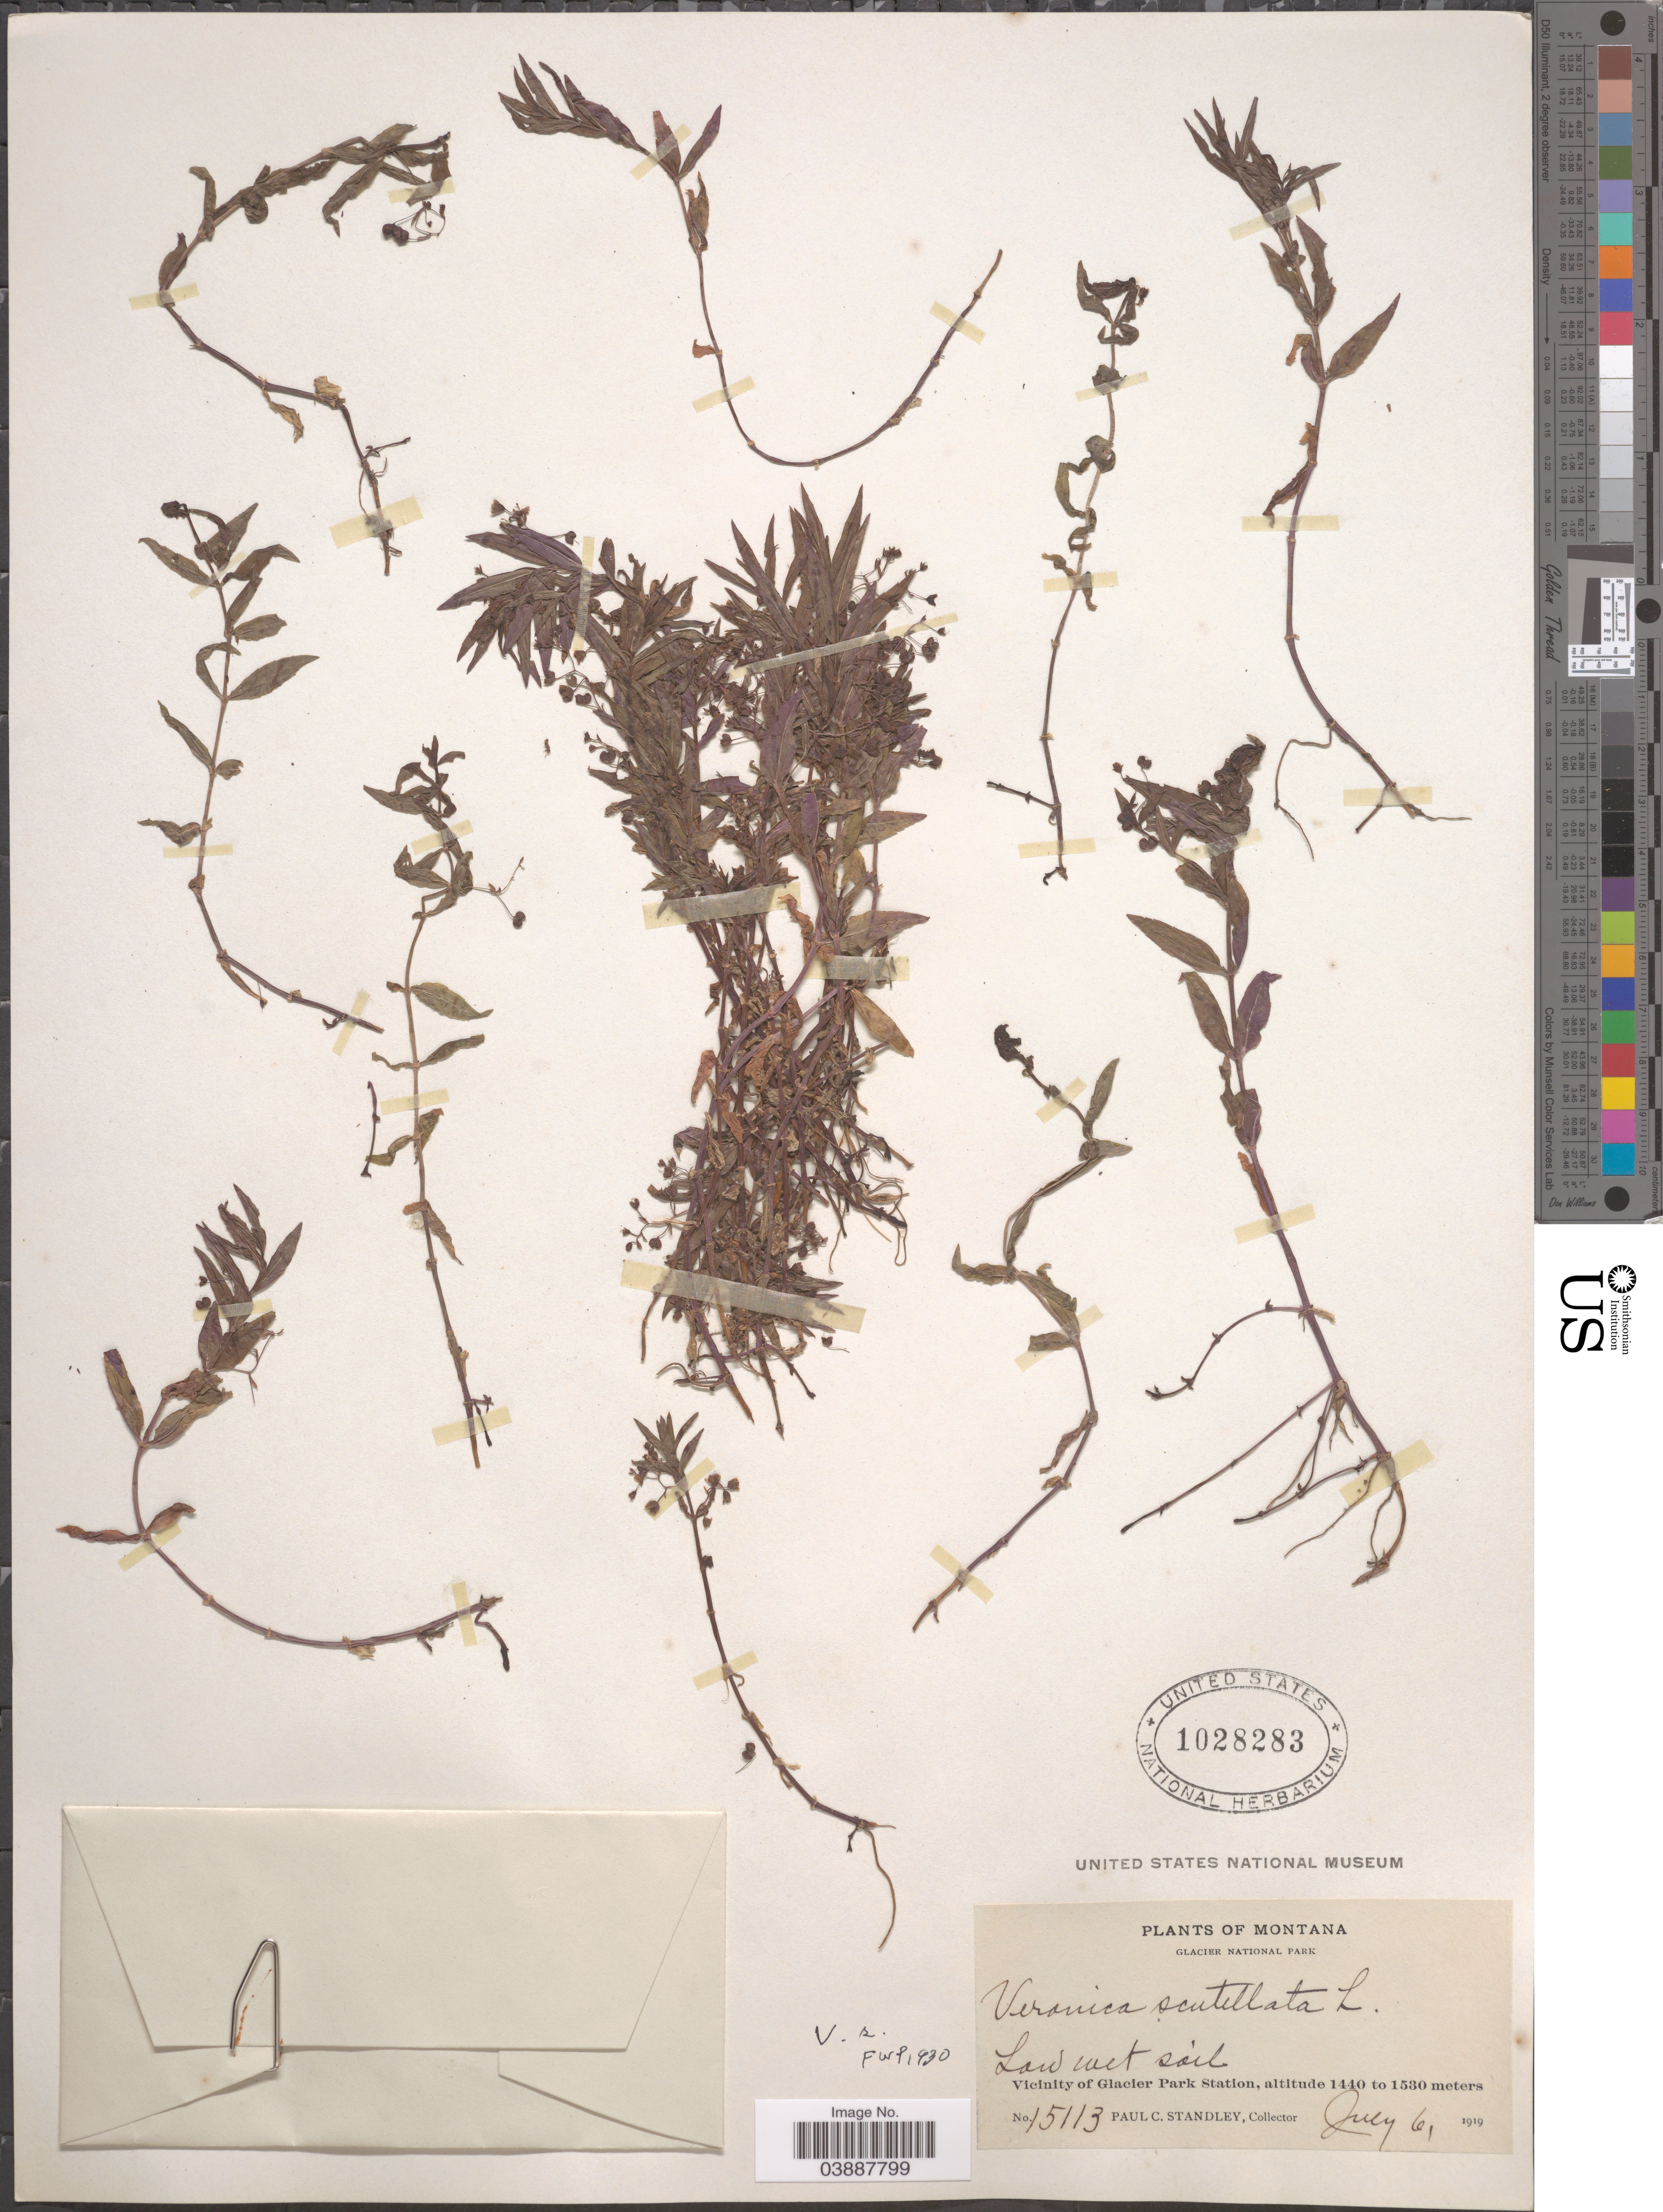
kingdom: Plantae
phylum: Tracheophyta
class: Magnoliopsida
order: Lamiales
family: Plantaginaceae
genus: Veronica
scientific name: Veronica scutellata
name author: L.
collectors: P. C. Standley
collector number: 15113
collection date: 1919-07-06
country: United States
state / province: Montana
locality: Glacier National Park. Vicinity of Glacier Park Station.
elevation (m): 1440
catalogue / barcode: US 1028283